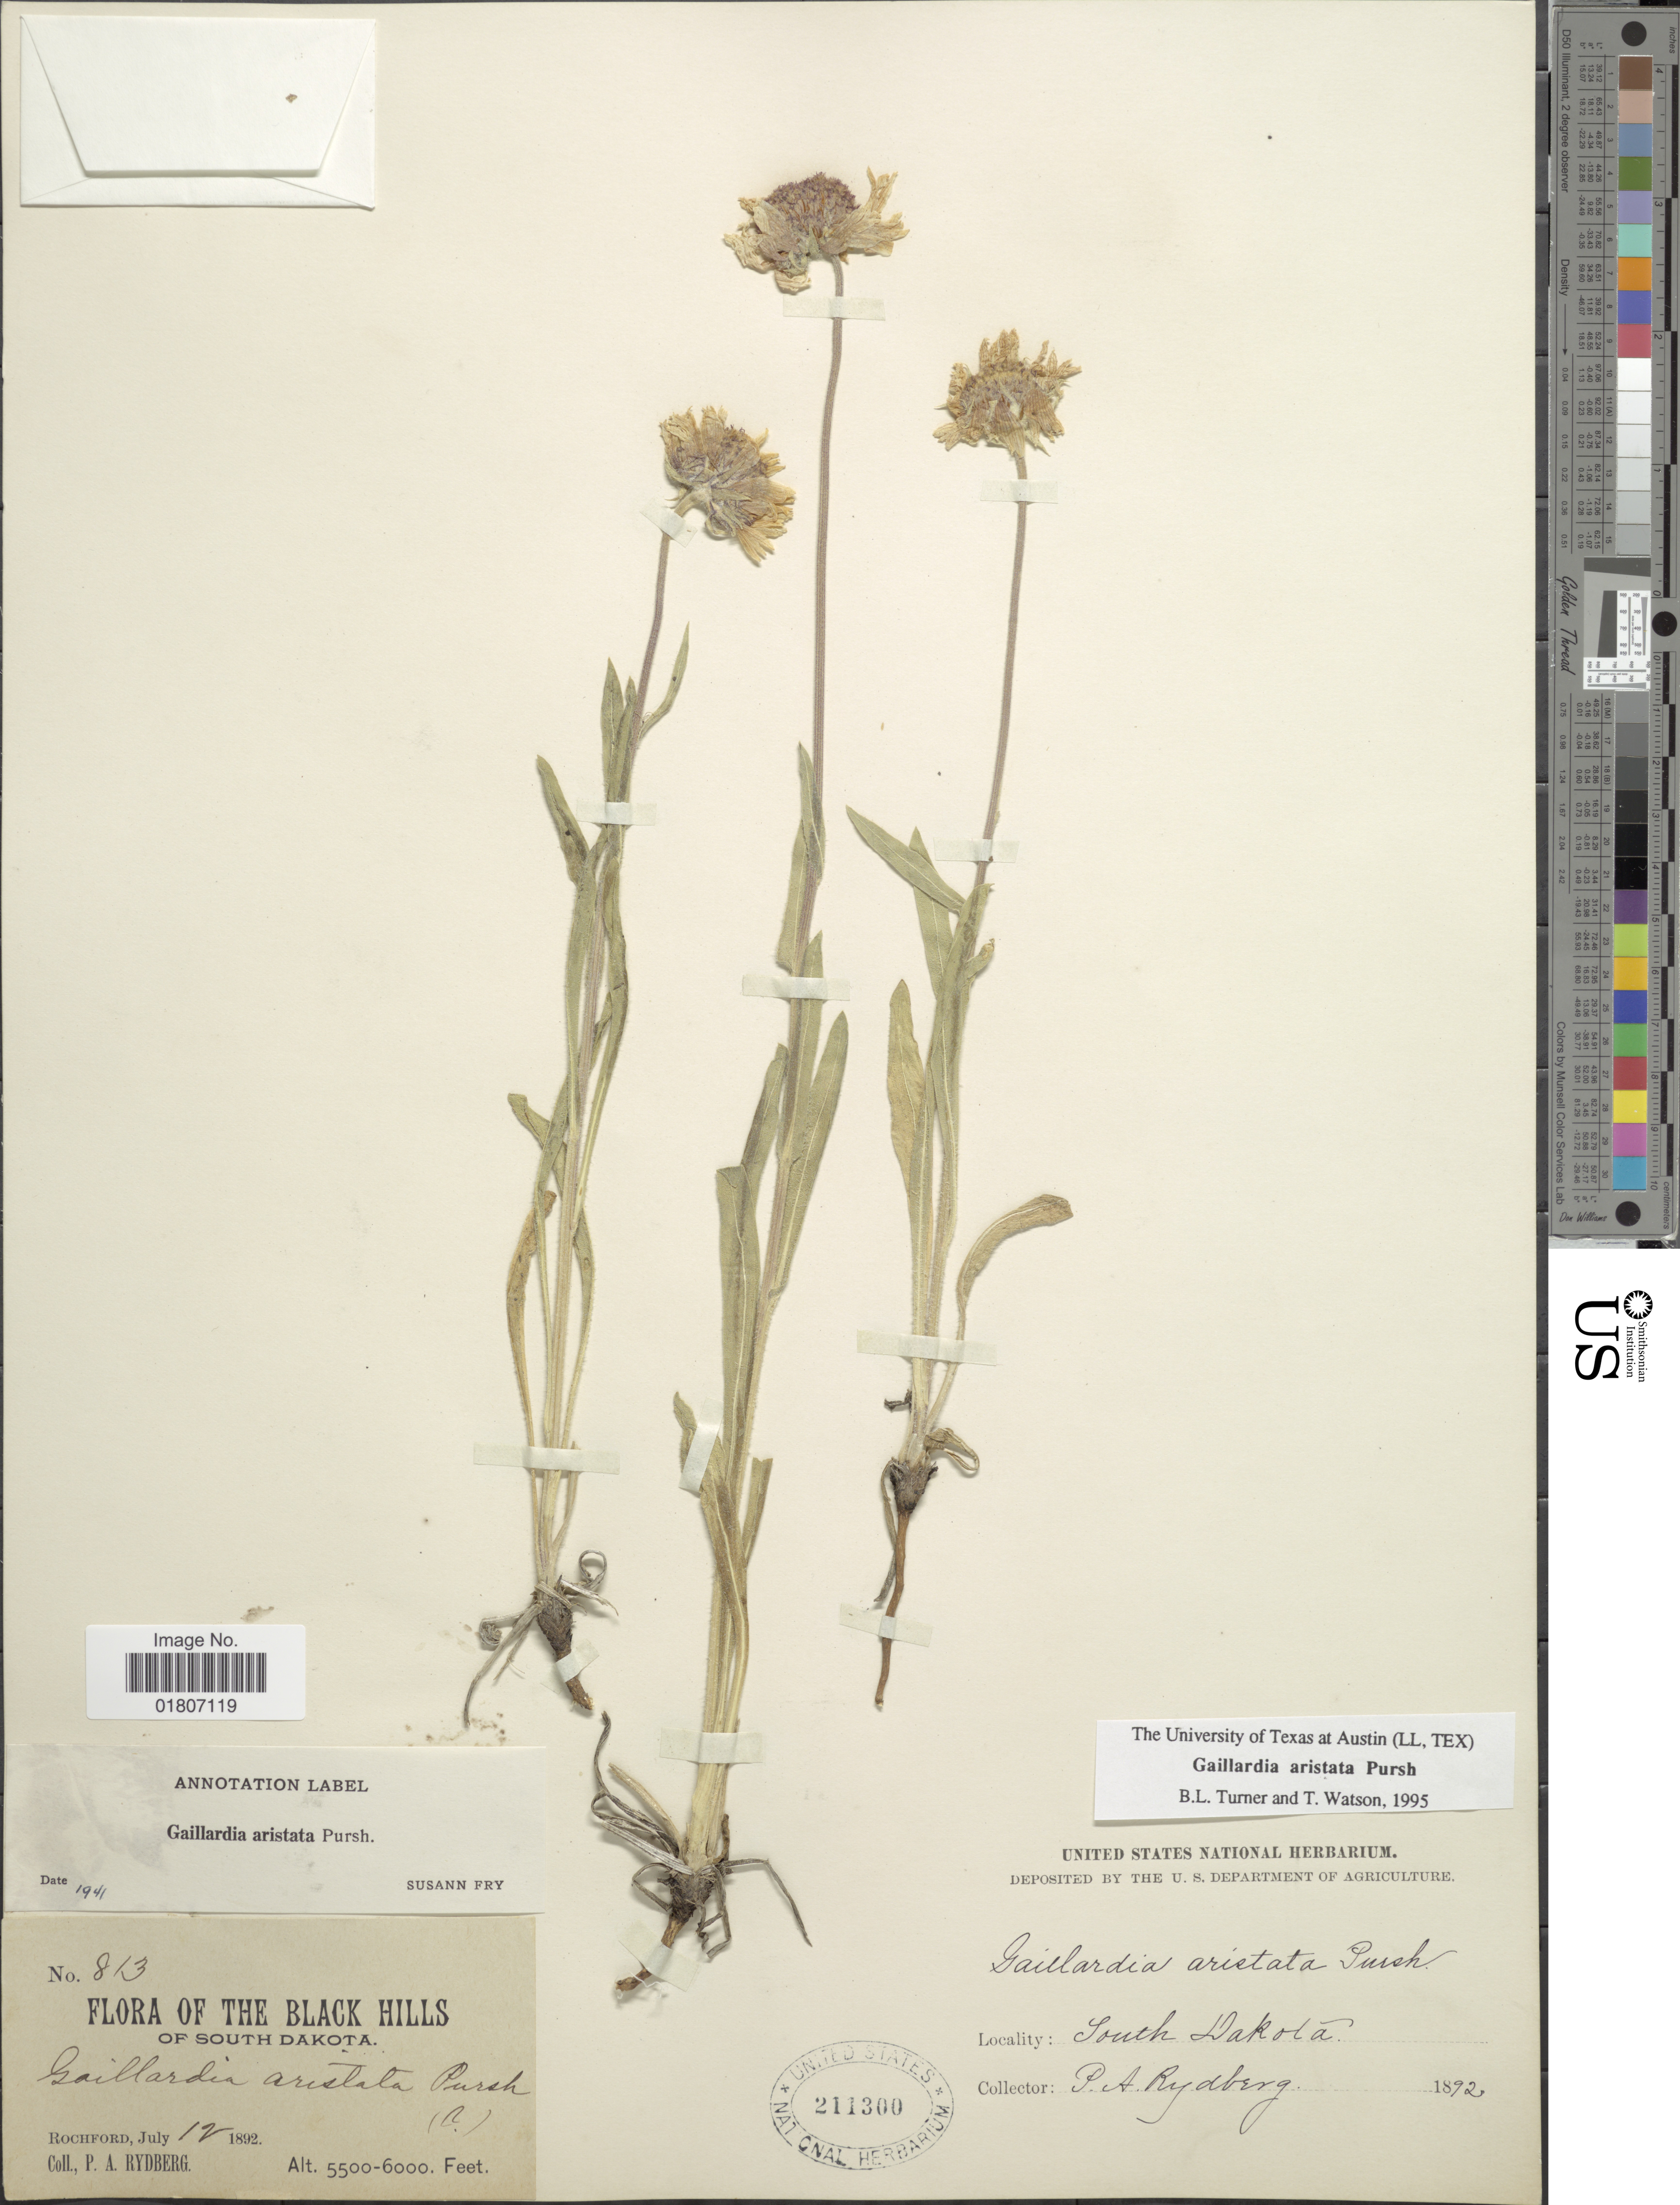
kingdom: Plantae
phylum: Tracheophyta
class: Magnoliopsida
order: Asterales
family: Asteraceae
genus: Gaillardia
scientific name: Gaillardia aristata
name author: Pursh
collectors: P. A. Rydberg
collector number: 813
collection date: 1892-07-12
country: United States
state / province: South Dakota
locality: The Black Hills. Rochford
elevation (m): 1676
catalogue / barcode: US 211300